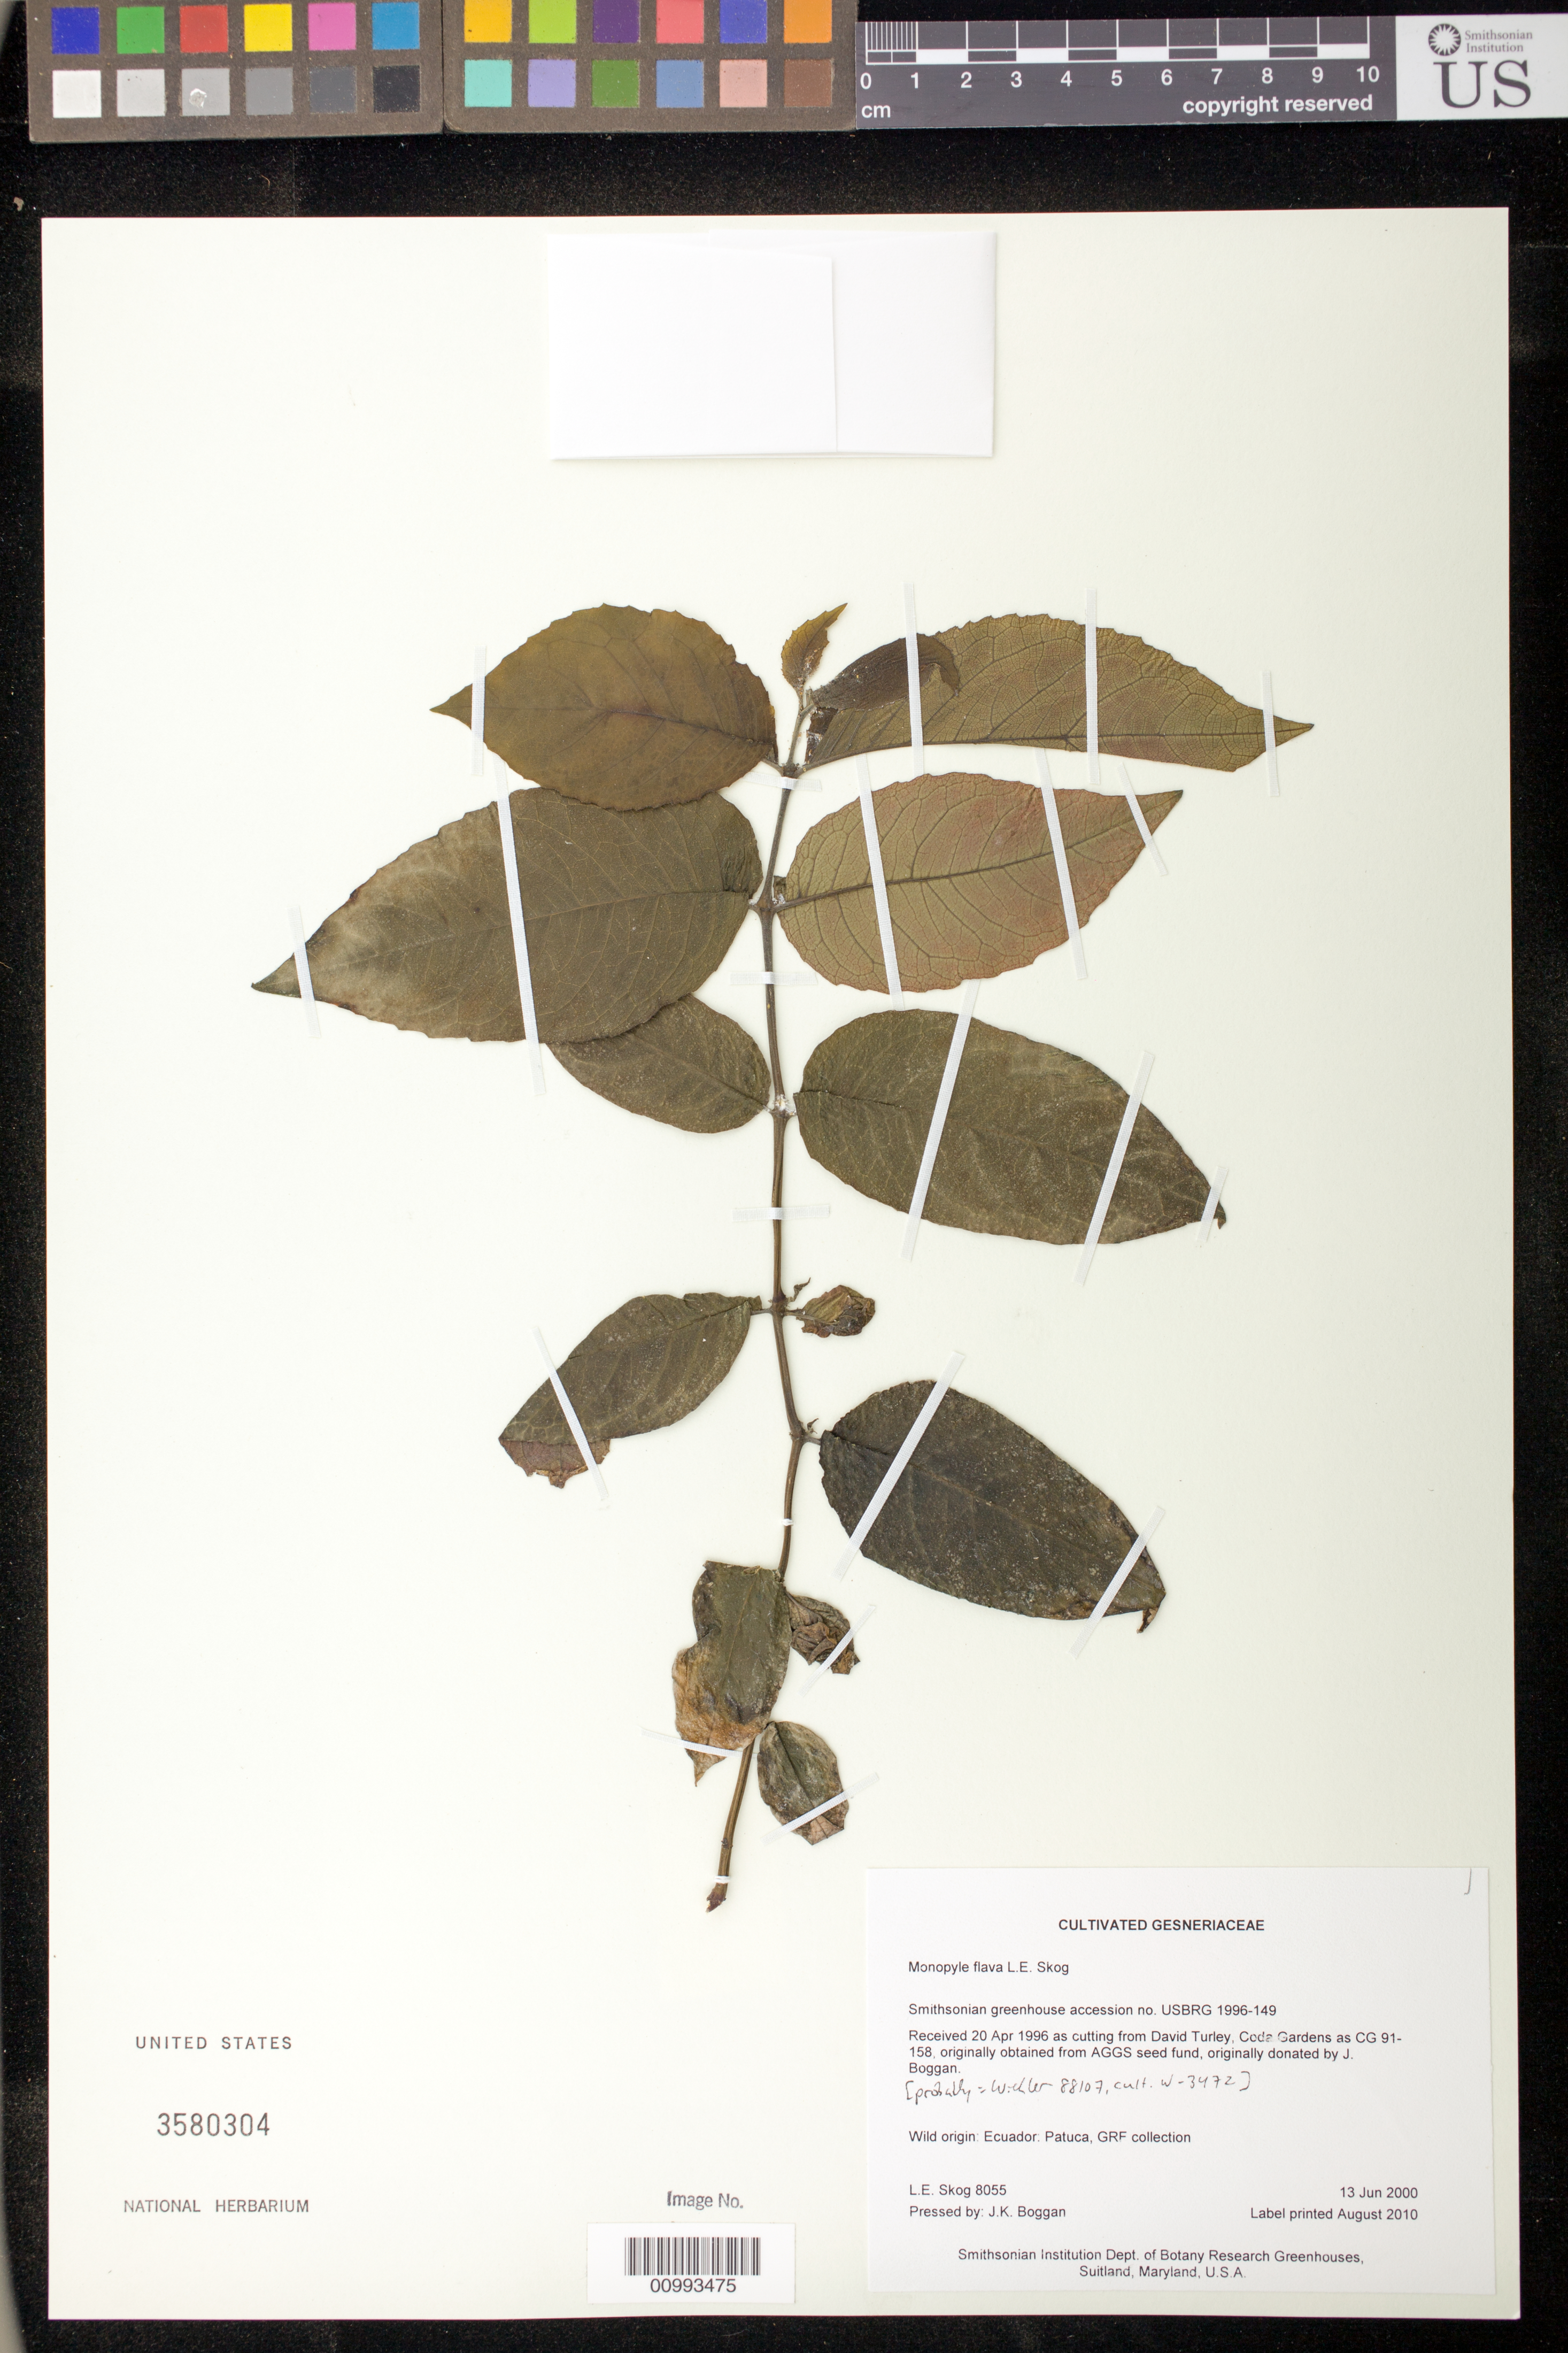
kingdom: Plantae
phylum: Tracheophyta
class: Magnoliopsida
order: Lamiales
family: Gesneriaceae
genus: Monopyle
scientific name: Monopyle flava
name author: L.E. Skog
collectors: L. E. Skog & J. K. Boggan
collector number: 8055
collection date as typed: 13 Jun 2000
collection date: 2000-06-13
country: Ecuador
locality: Smithsonian Institution Dept. of Botany Research Greenhouses, Suitland, Maryland, U.S.A.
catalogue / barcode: US 3580304